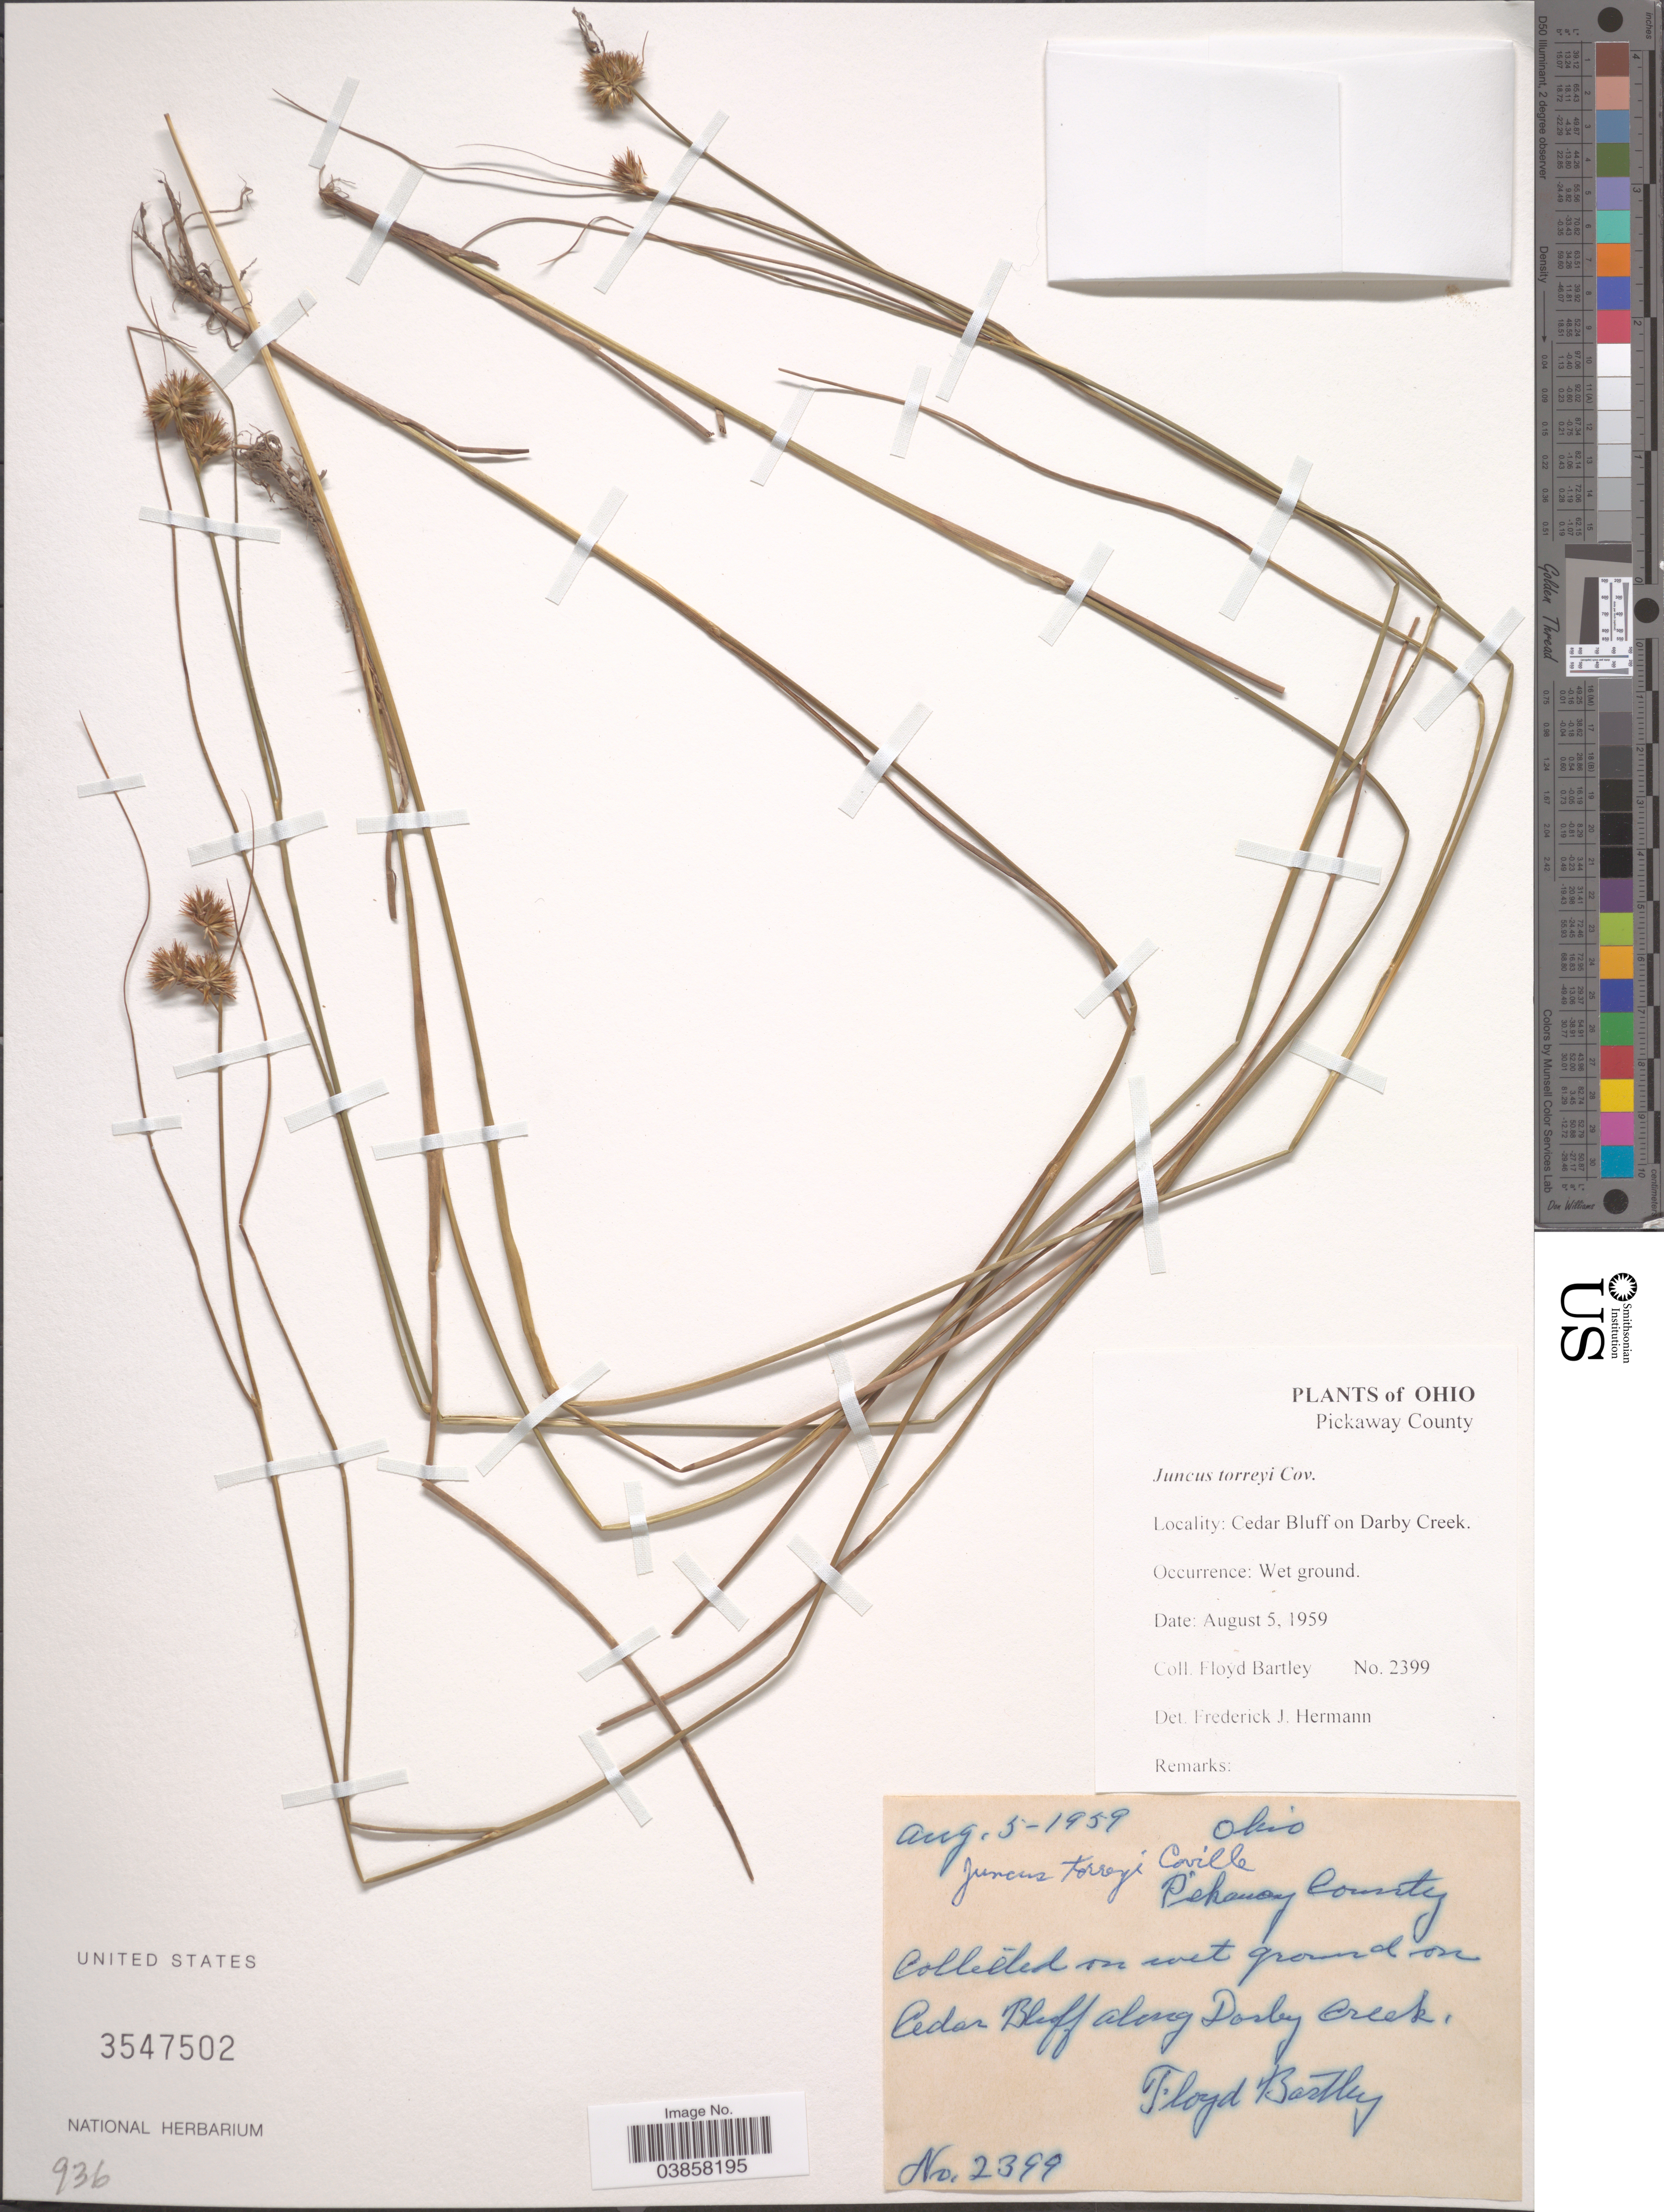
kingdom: Plantae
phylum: Tracheophyta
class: Liliopsida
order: Poales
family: Juncaceae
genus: Juncus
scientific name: Juncus torreyi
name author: Coville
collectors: F. Bartley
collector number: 2399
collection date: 1959-08-05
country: United States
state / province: Ohio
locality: Pickaway County. Cedar Bluff on Darby Creek.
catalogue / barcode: US 3547502